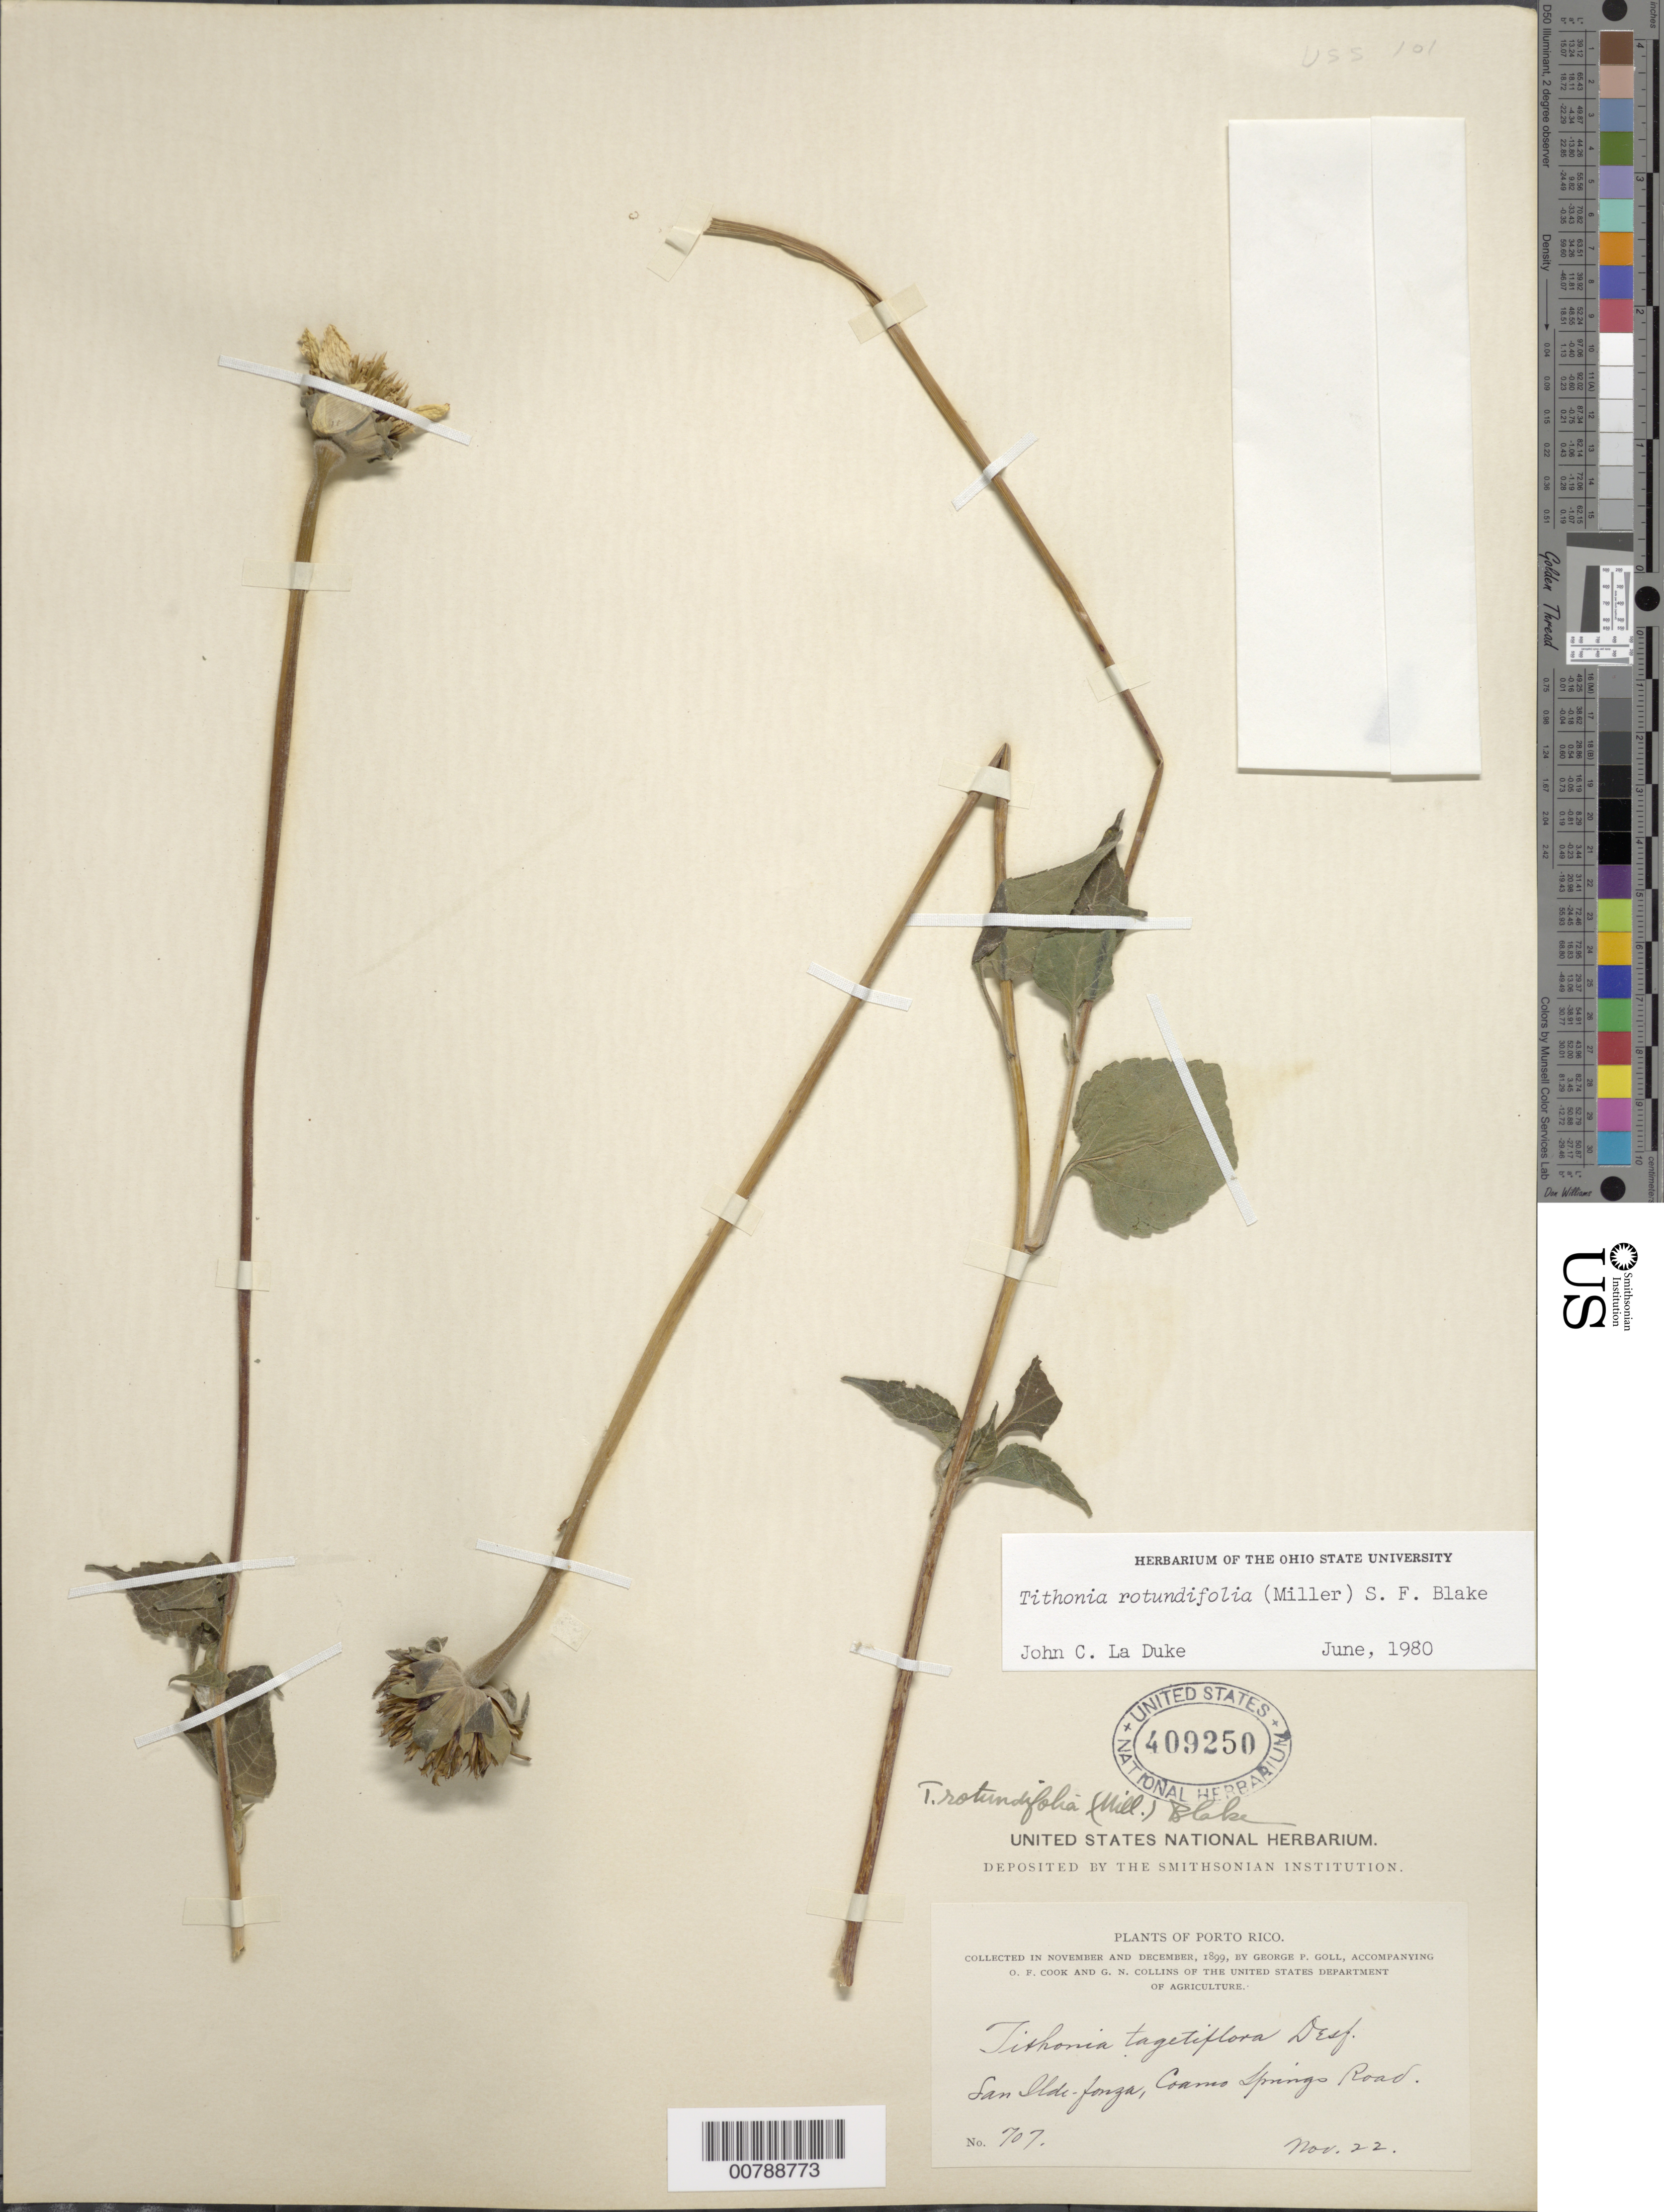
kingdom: Plantae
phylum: Tracheophyta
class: Magnoliopsida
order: Asterales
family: Asteraceae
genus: Tithonia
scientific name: Tithonia rotundifolia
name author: (Mill.) S.F. Blake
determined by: La Duke, J. C.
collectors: G. Goll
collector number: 707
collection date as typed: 22 Nov 1899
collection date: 1899-11-22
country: Puerto Rico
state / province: Coamo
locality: San Idelfonso, Coamo Springs Road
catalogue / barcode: US 409250